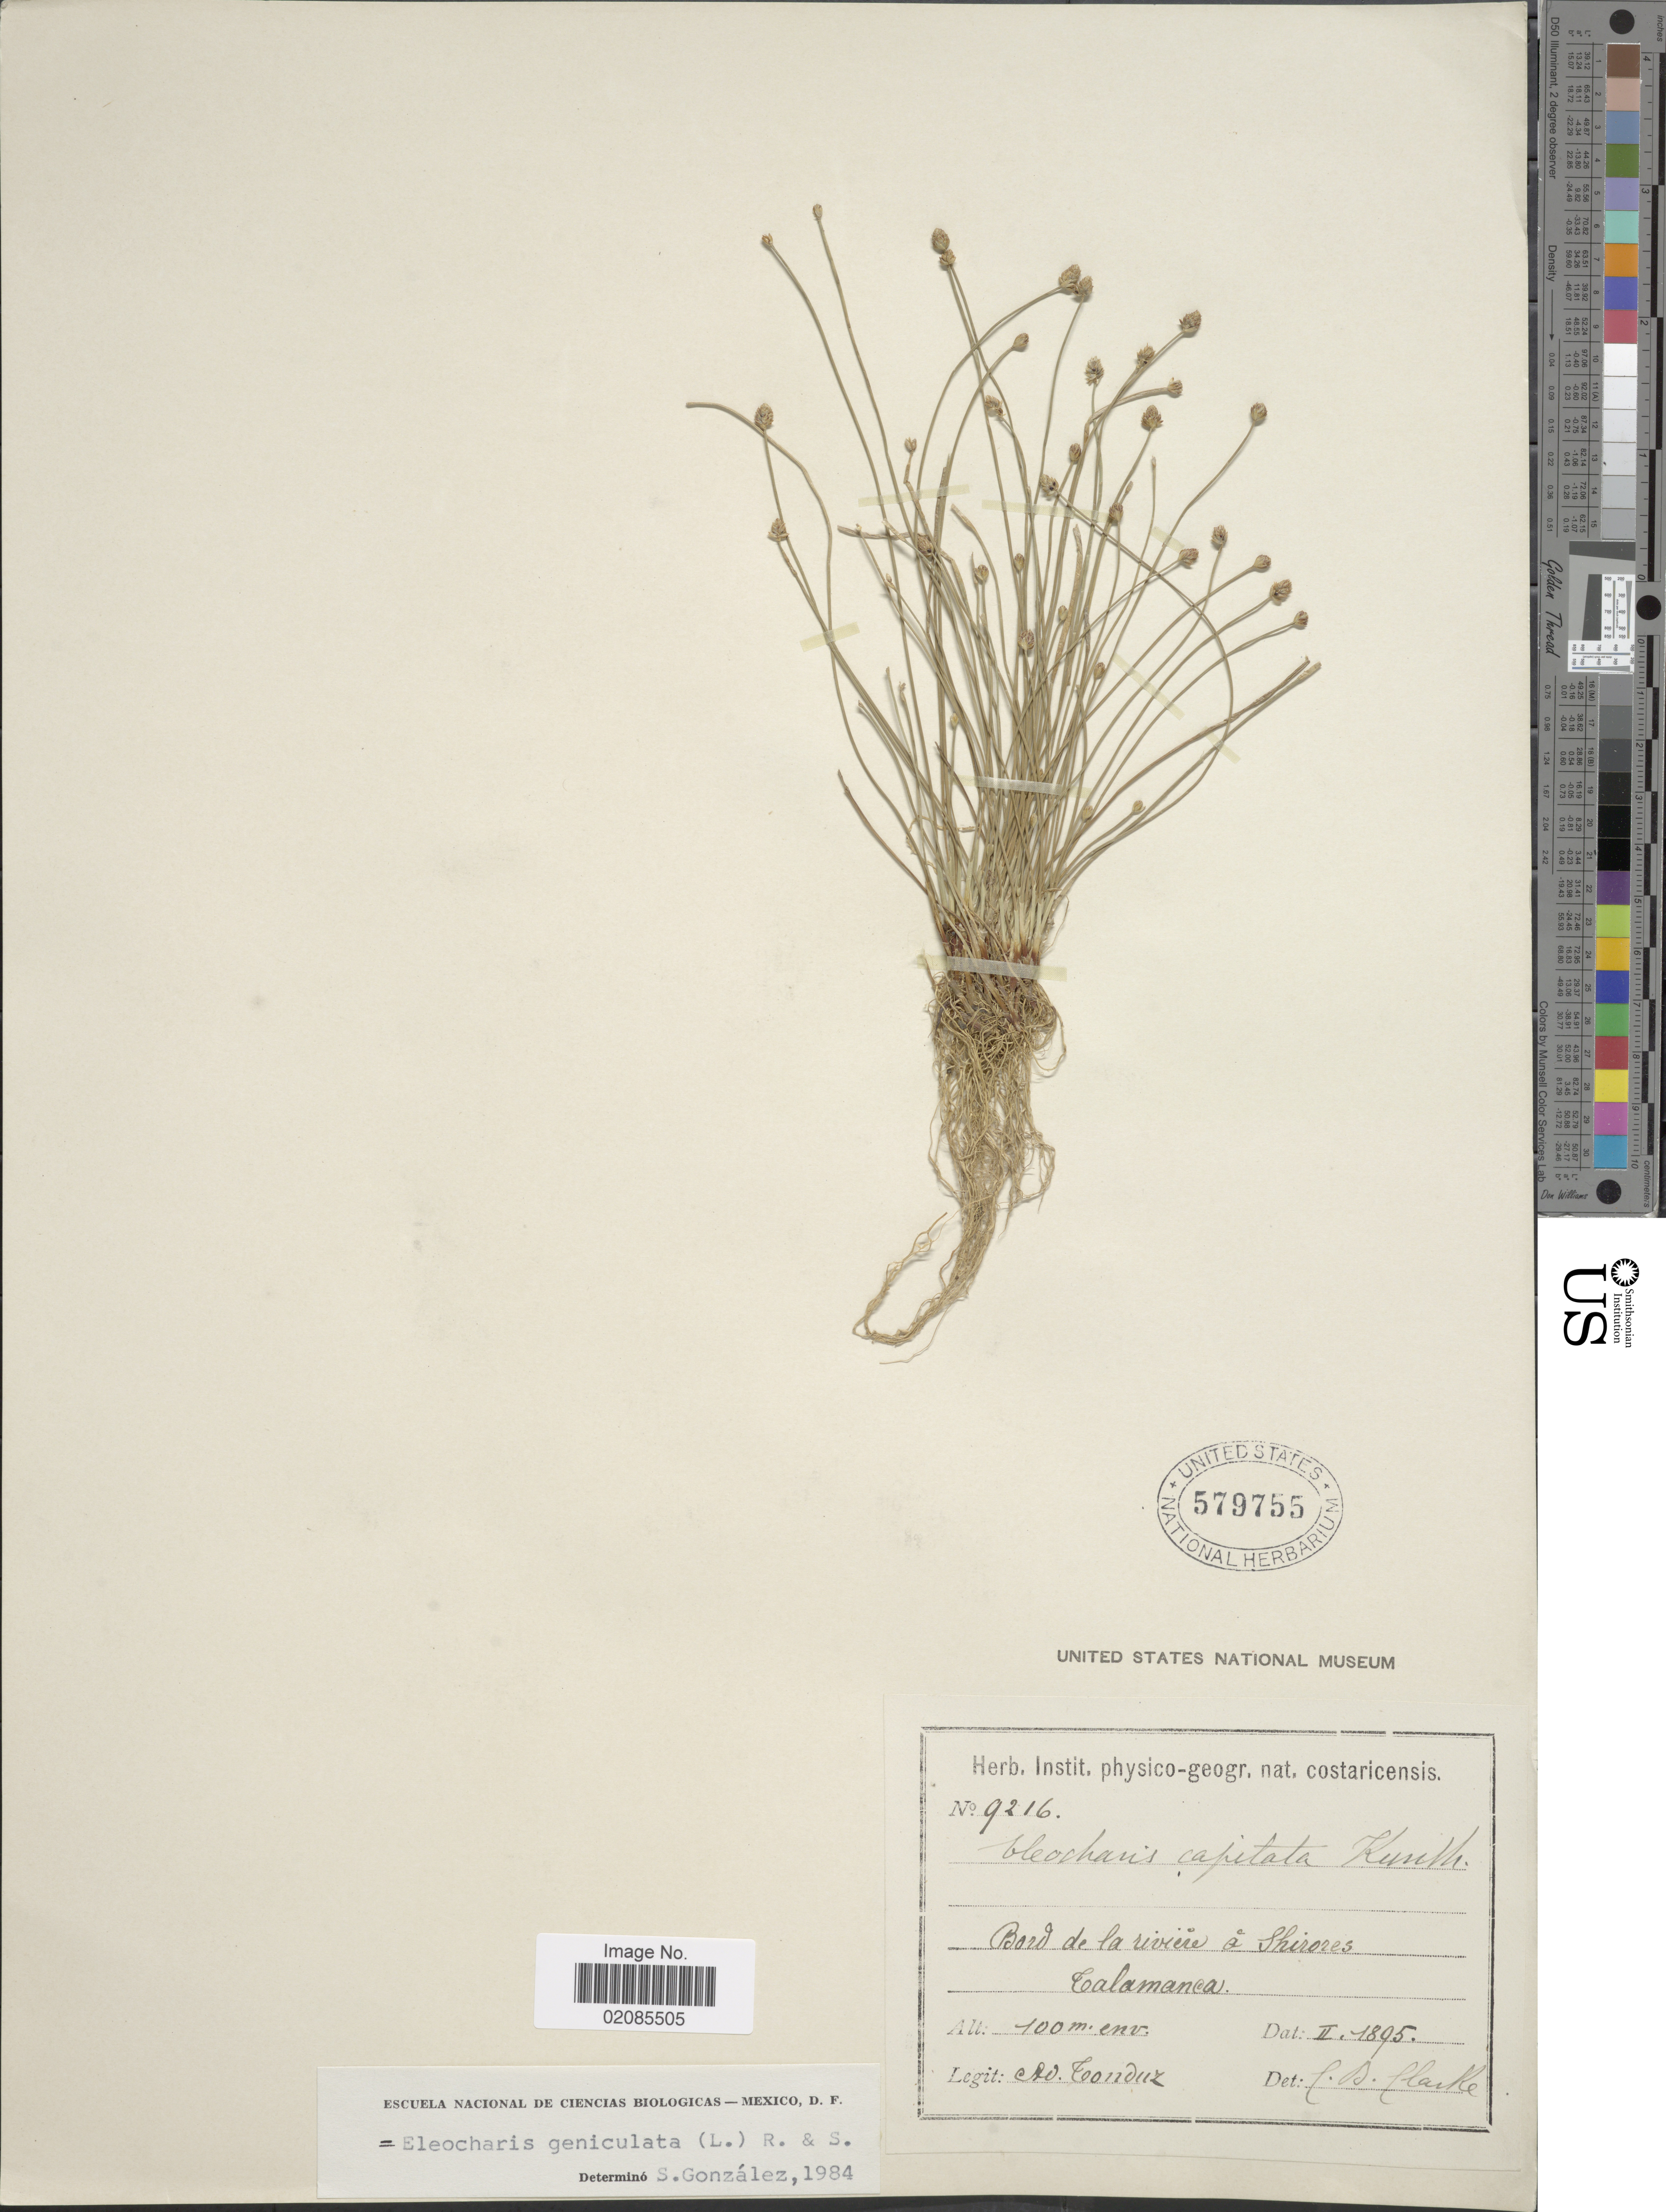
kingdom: Plantae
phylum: Tracheophyta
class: Liliopsida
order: Poales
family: Cyperaceae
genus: Eleocharis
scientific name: Eleocharis geniculata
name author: (L.) Roem. & Schult.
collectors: A. Tonduz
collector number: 9216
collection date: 1895-02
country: Costa Rica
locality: Bord de la riviere a Shirores, Talamanca.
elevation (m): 100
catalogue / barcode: US 579755